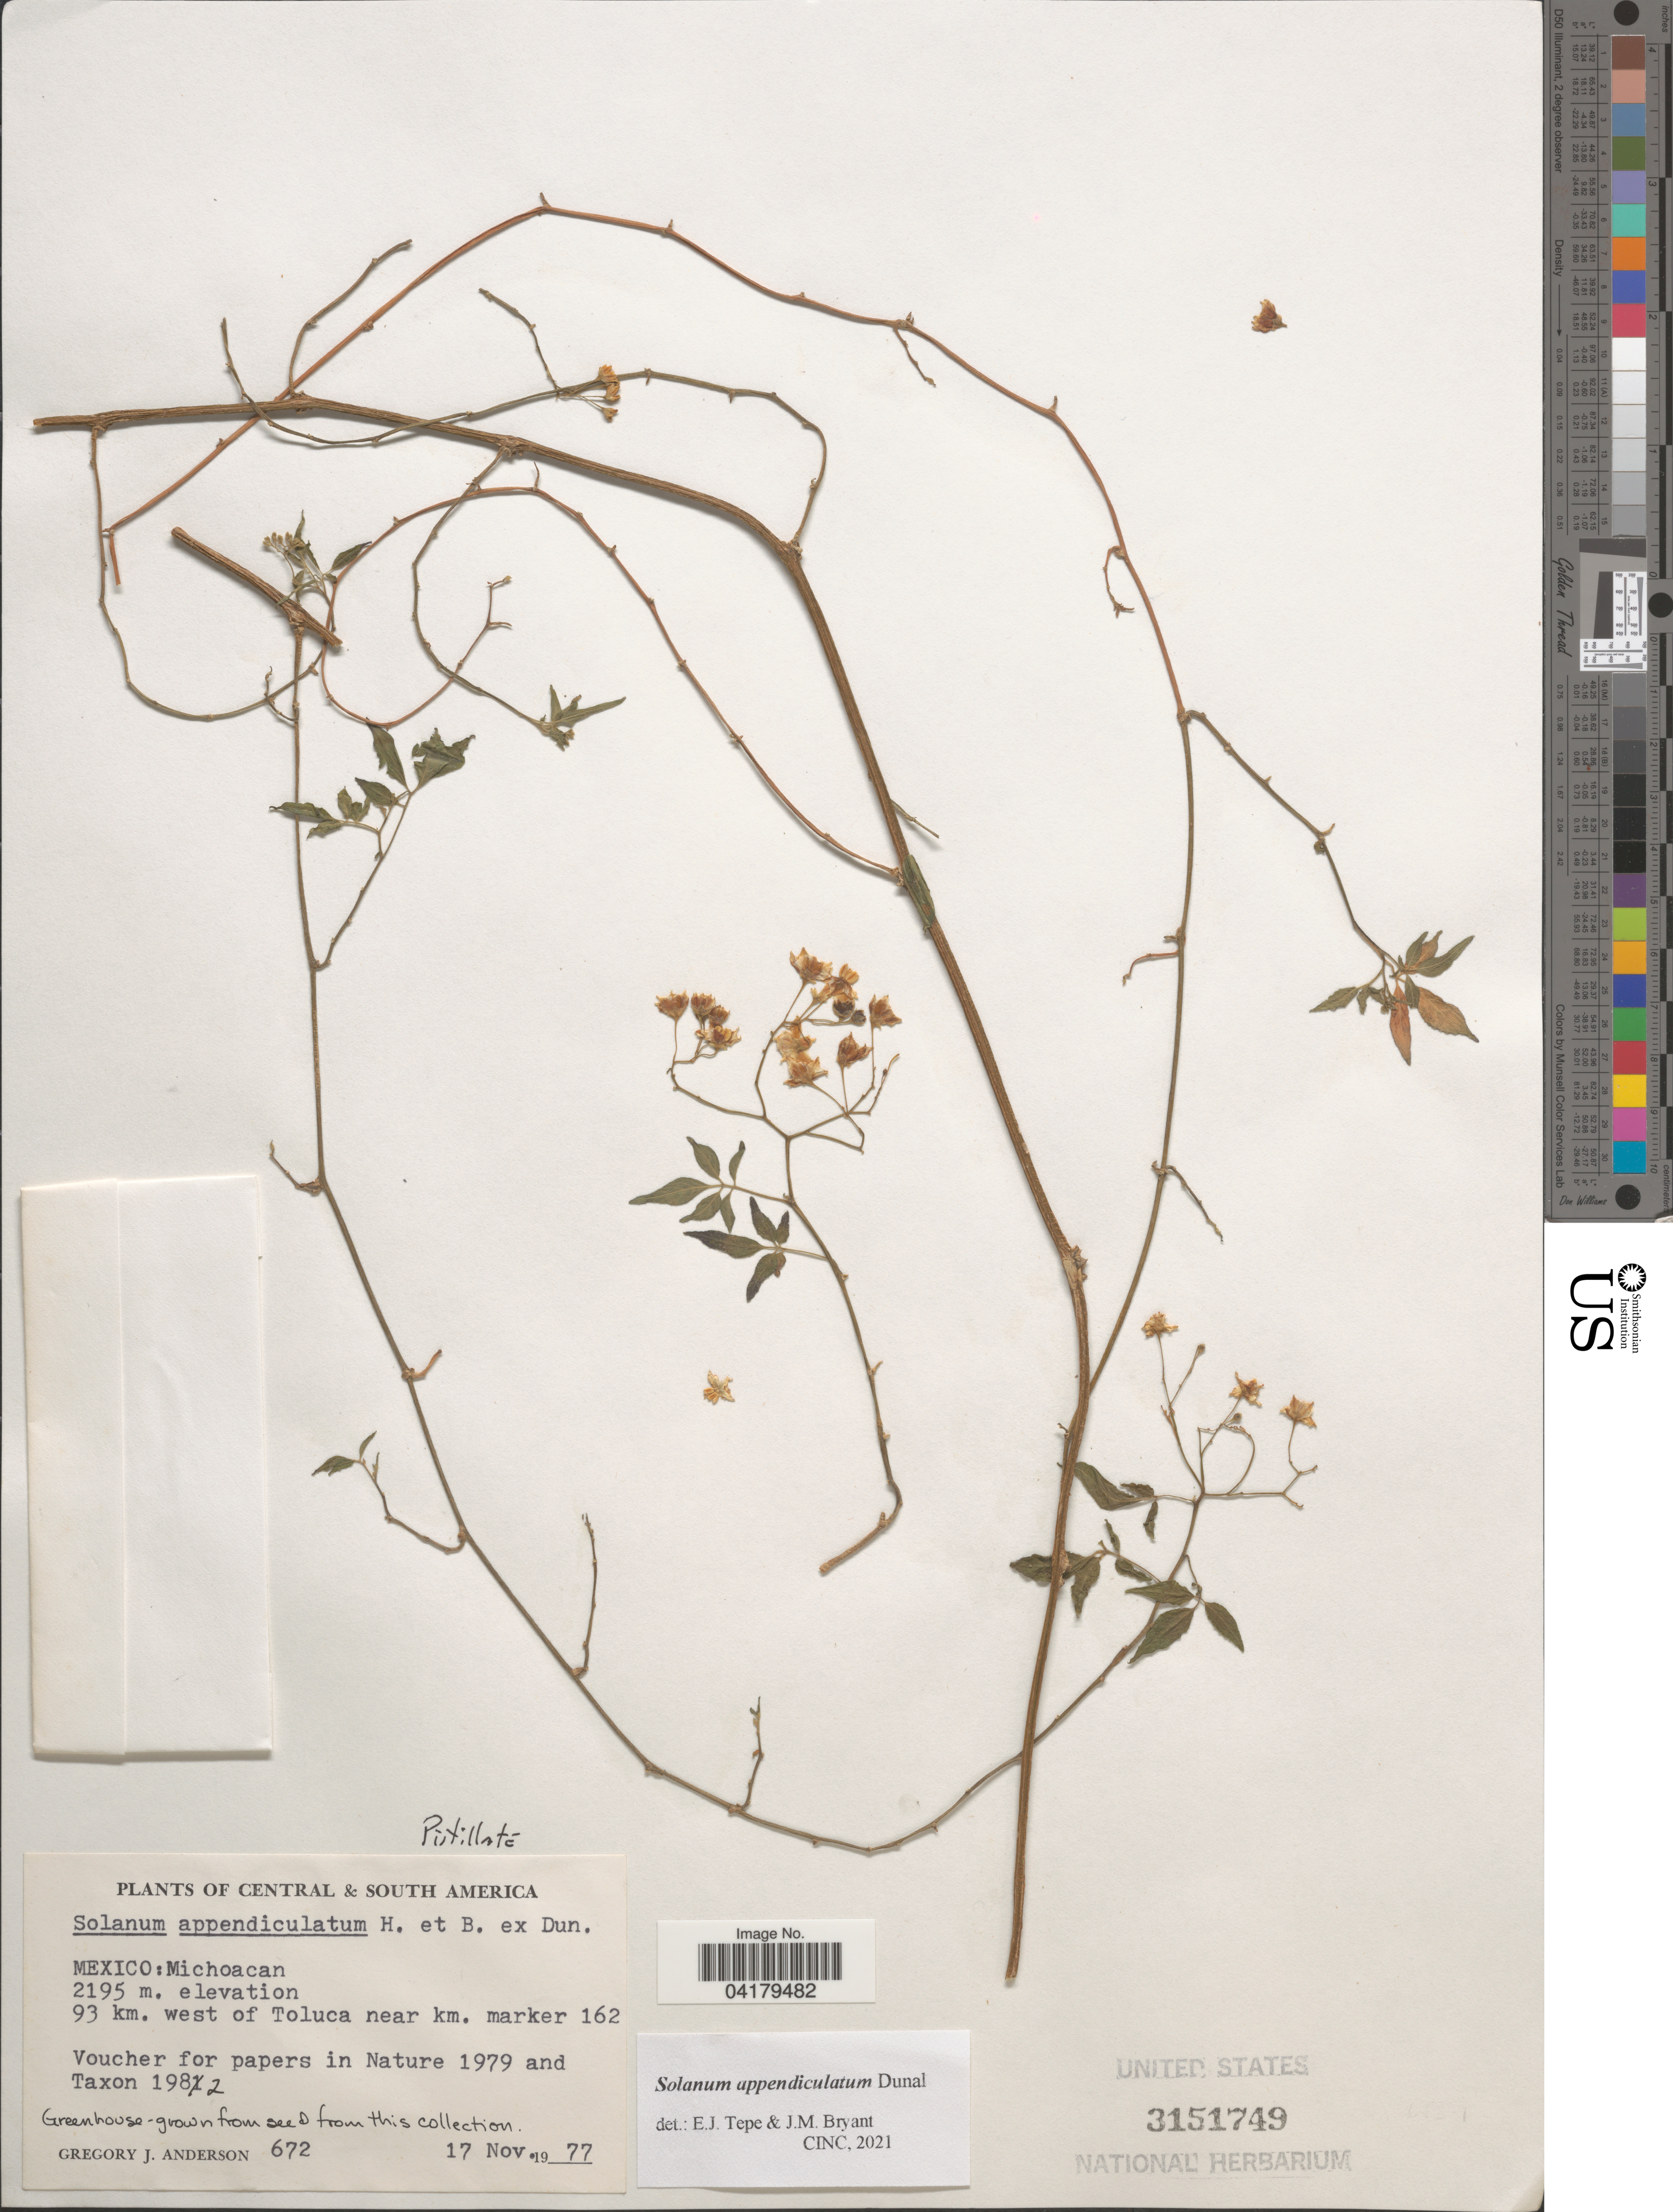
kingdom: Plantae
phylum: Tracheophyta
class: Magnoliopsida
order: Solanales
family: Solanaceae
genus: Solanum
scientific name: Solanum appendiculatum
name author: Humb. & Bonpl. ex Dunal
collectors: G. J. Anderson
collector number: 672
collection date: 1977-11-17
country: Mexico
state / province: Michoacán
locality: Central & South America. 93 km. west of Toluca near km. marker 162.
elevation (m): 2195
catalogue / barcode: US 3151749